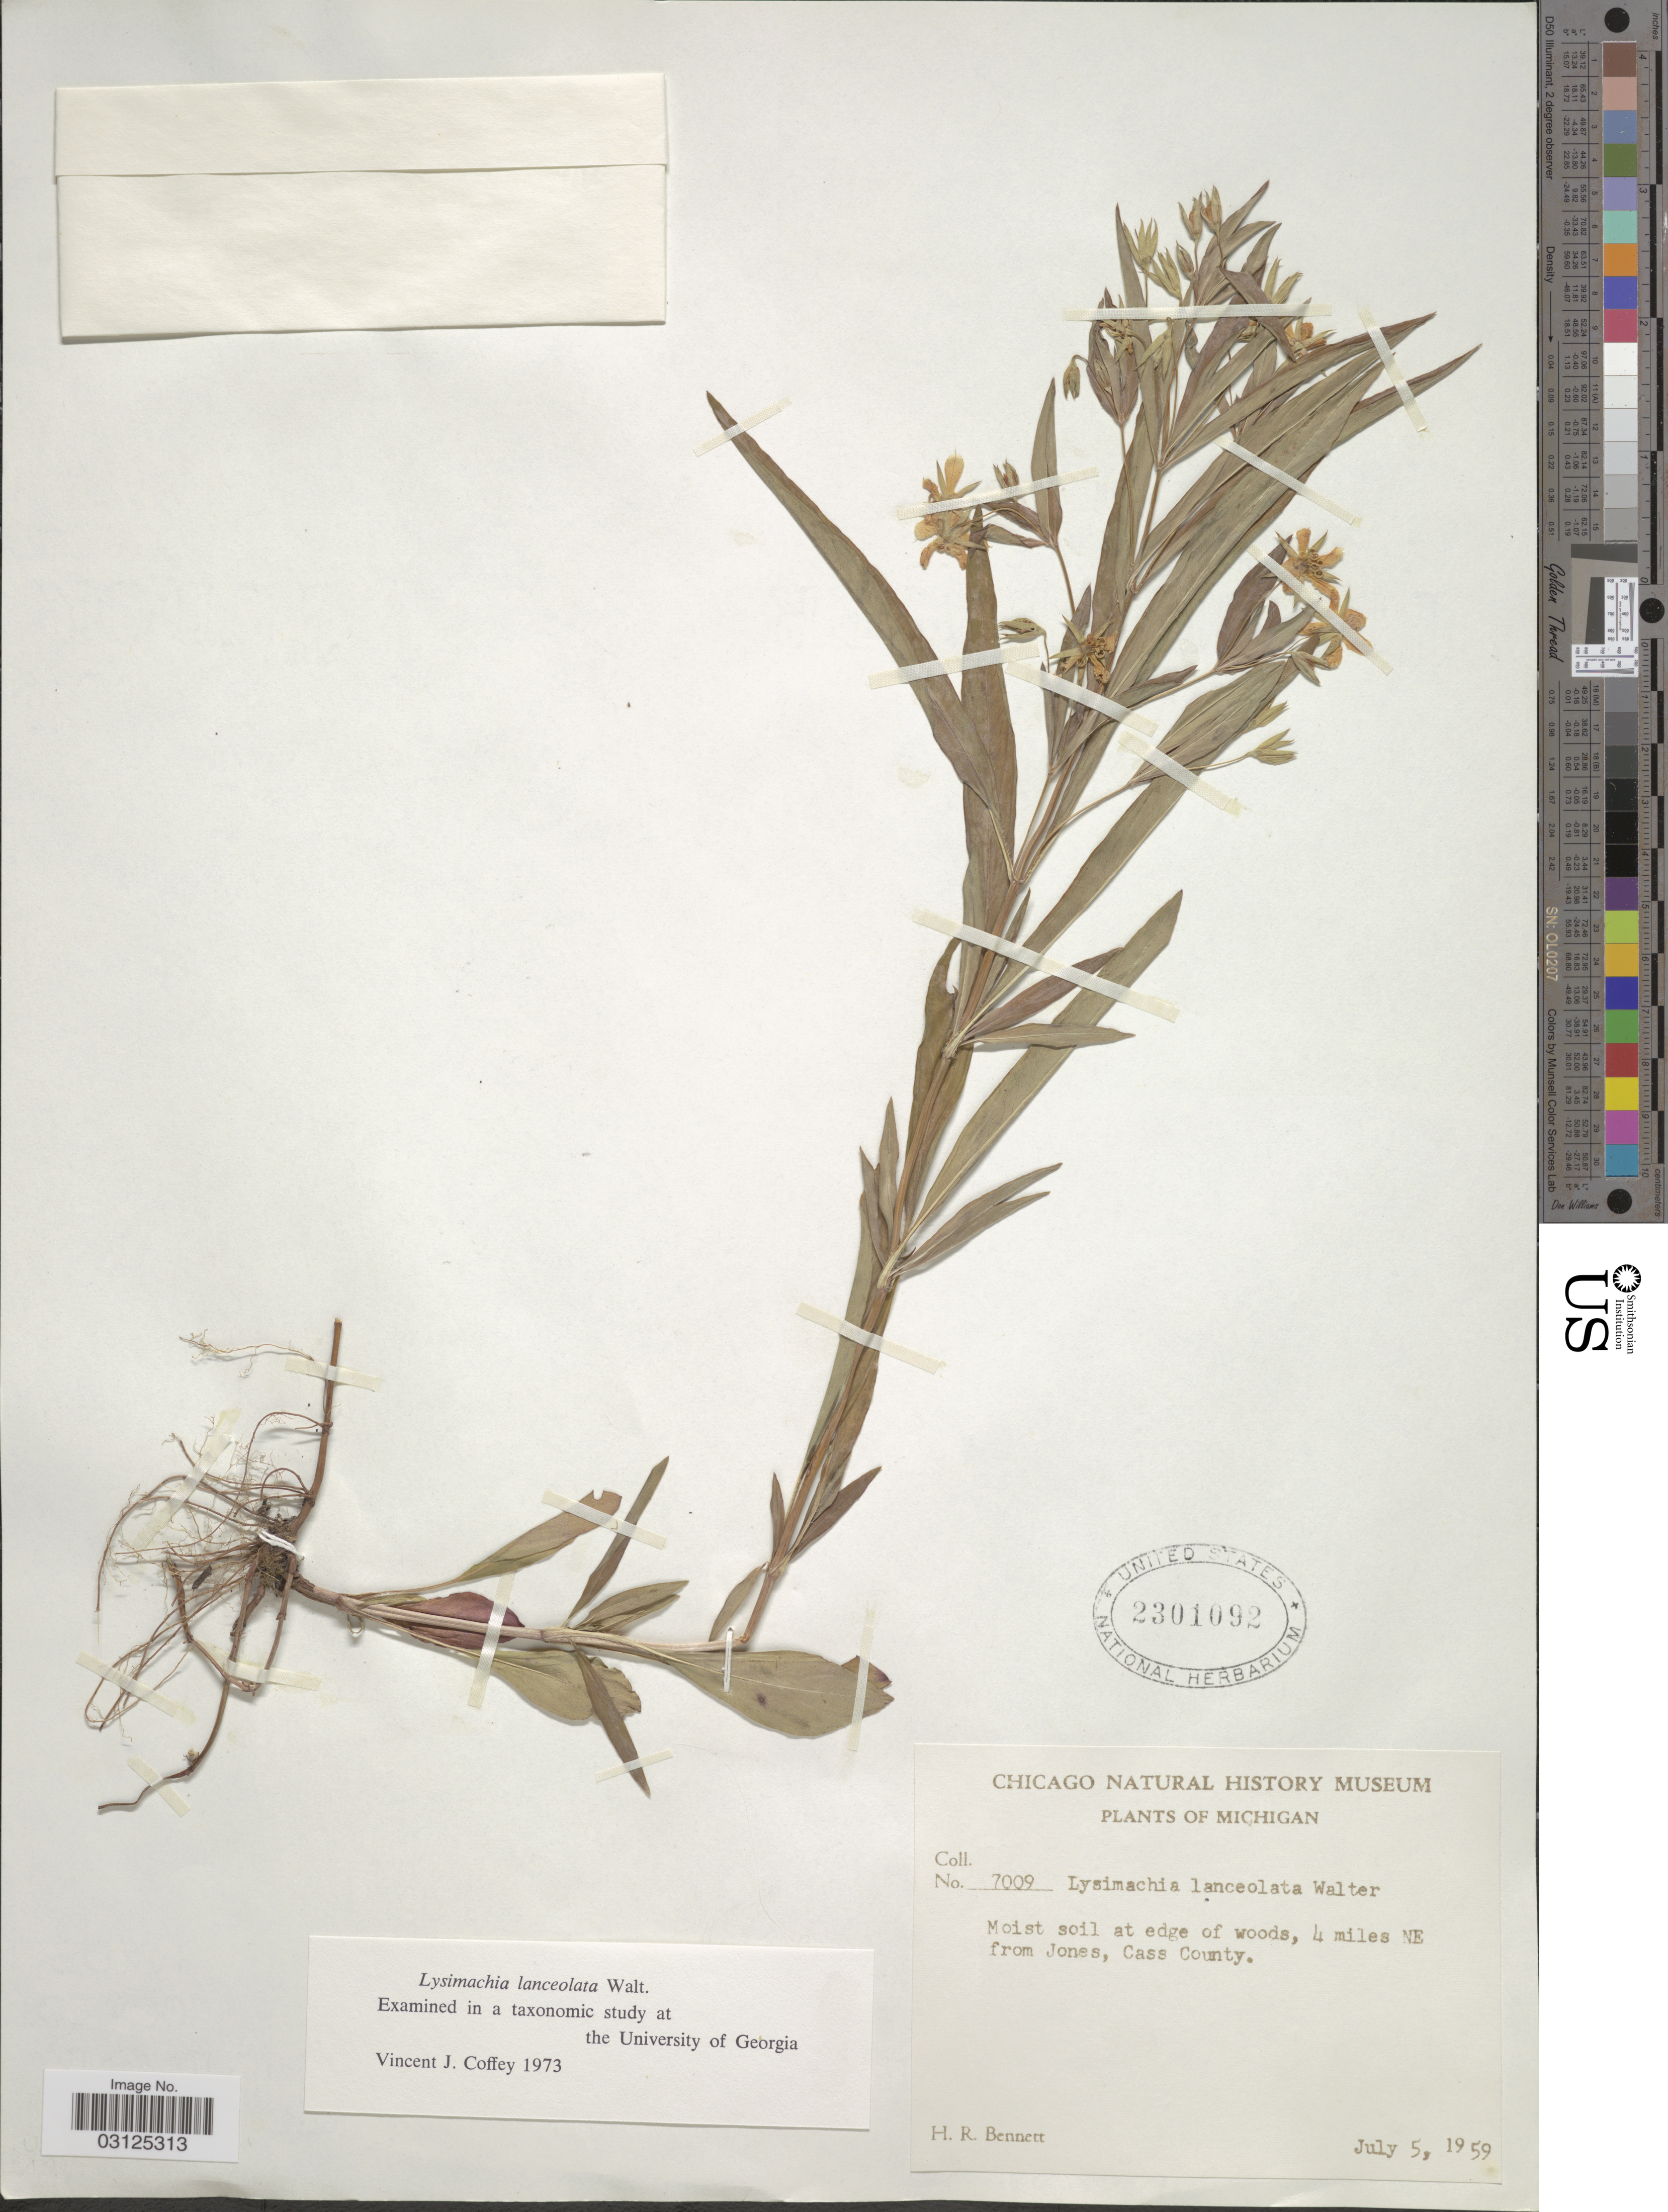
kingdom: Plantae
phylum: Tracheophyta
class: Magnoliopsida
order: Ericales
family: Primulaceae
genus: Steironema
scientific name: Steironema lanceolatum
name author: (Walter) A. Gray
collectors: H. R. Bennett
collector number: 7009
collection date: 1959-07-05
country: United States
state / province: Michigan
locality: Moist soil at edge of woods, 4 miles NE from Jones, Cass County.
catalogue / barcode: US 2301092